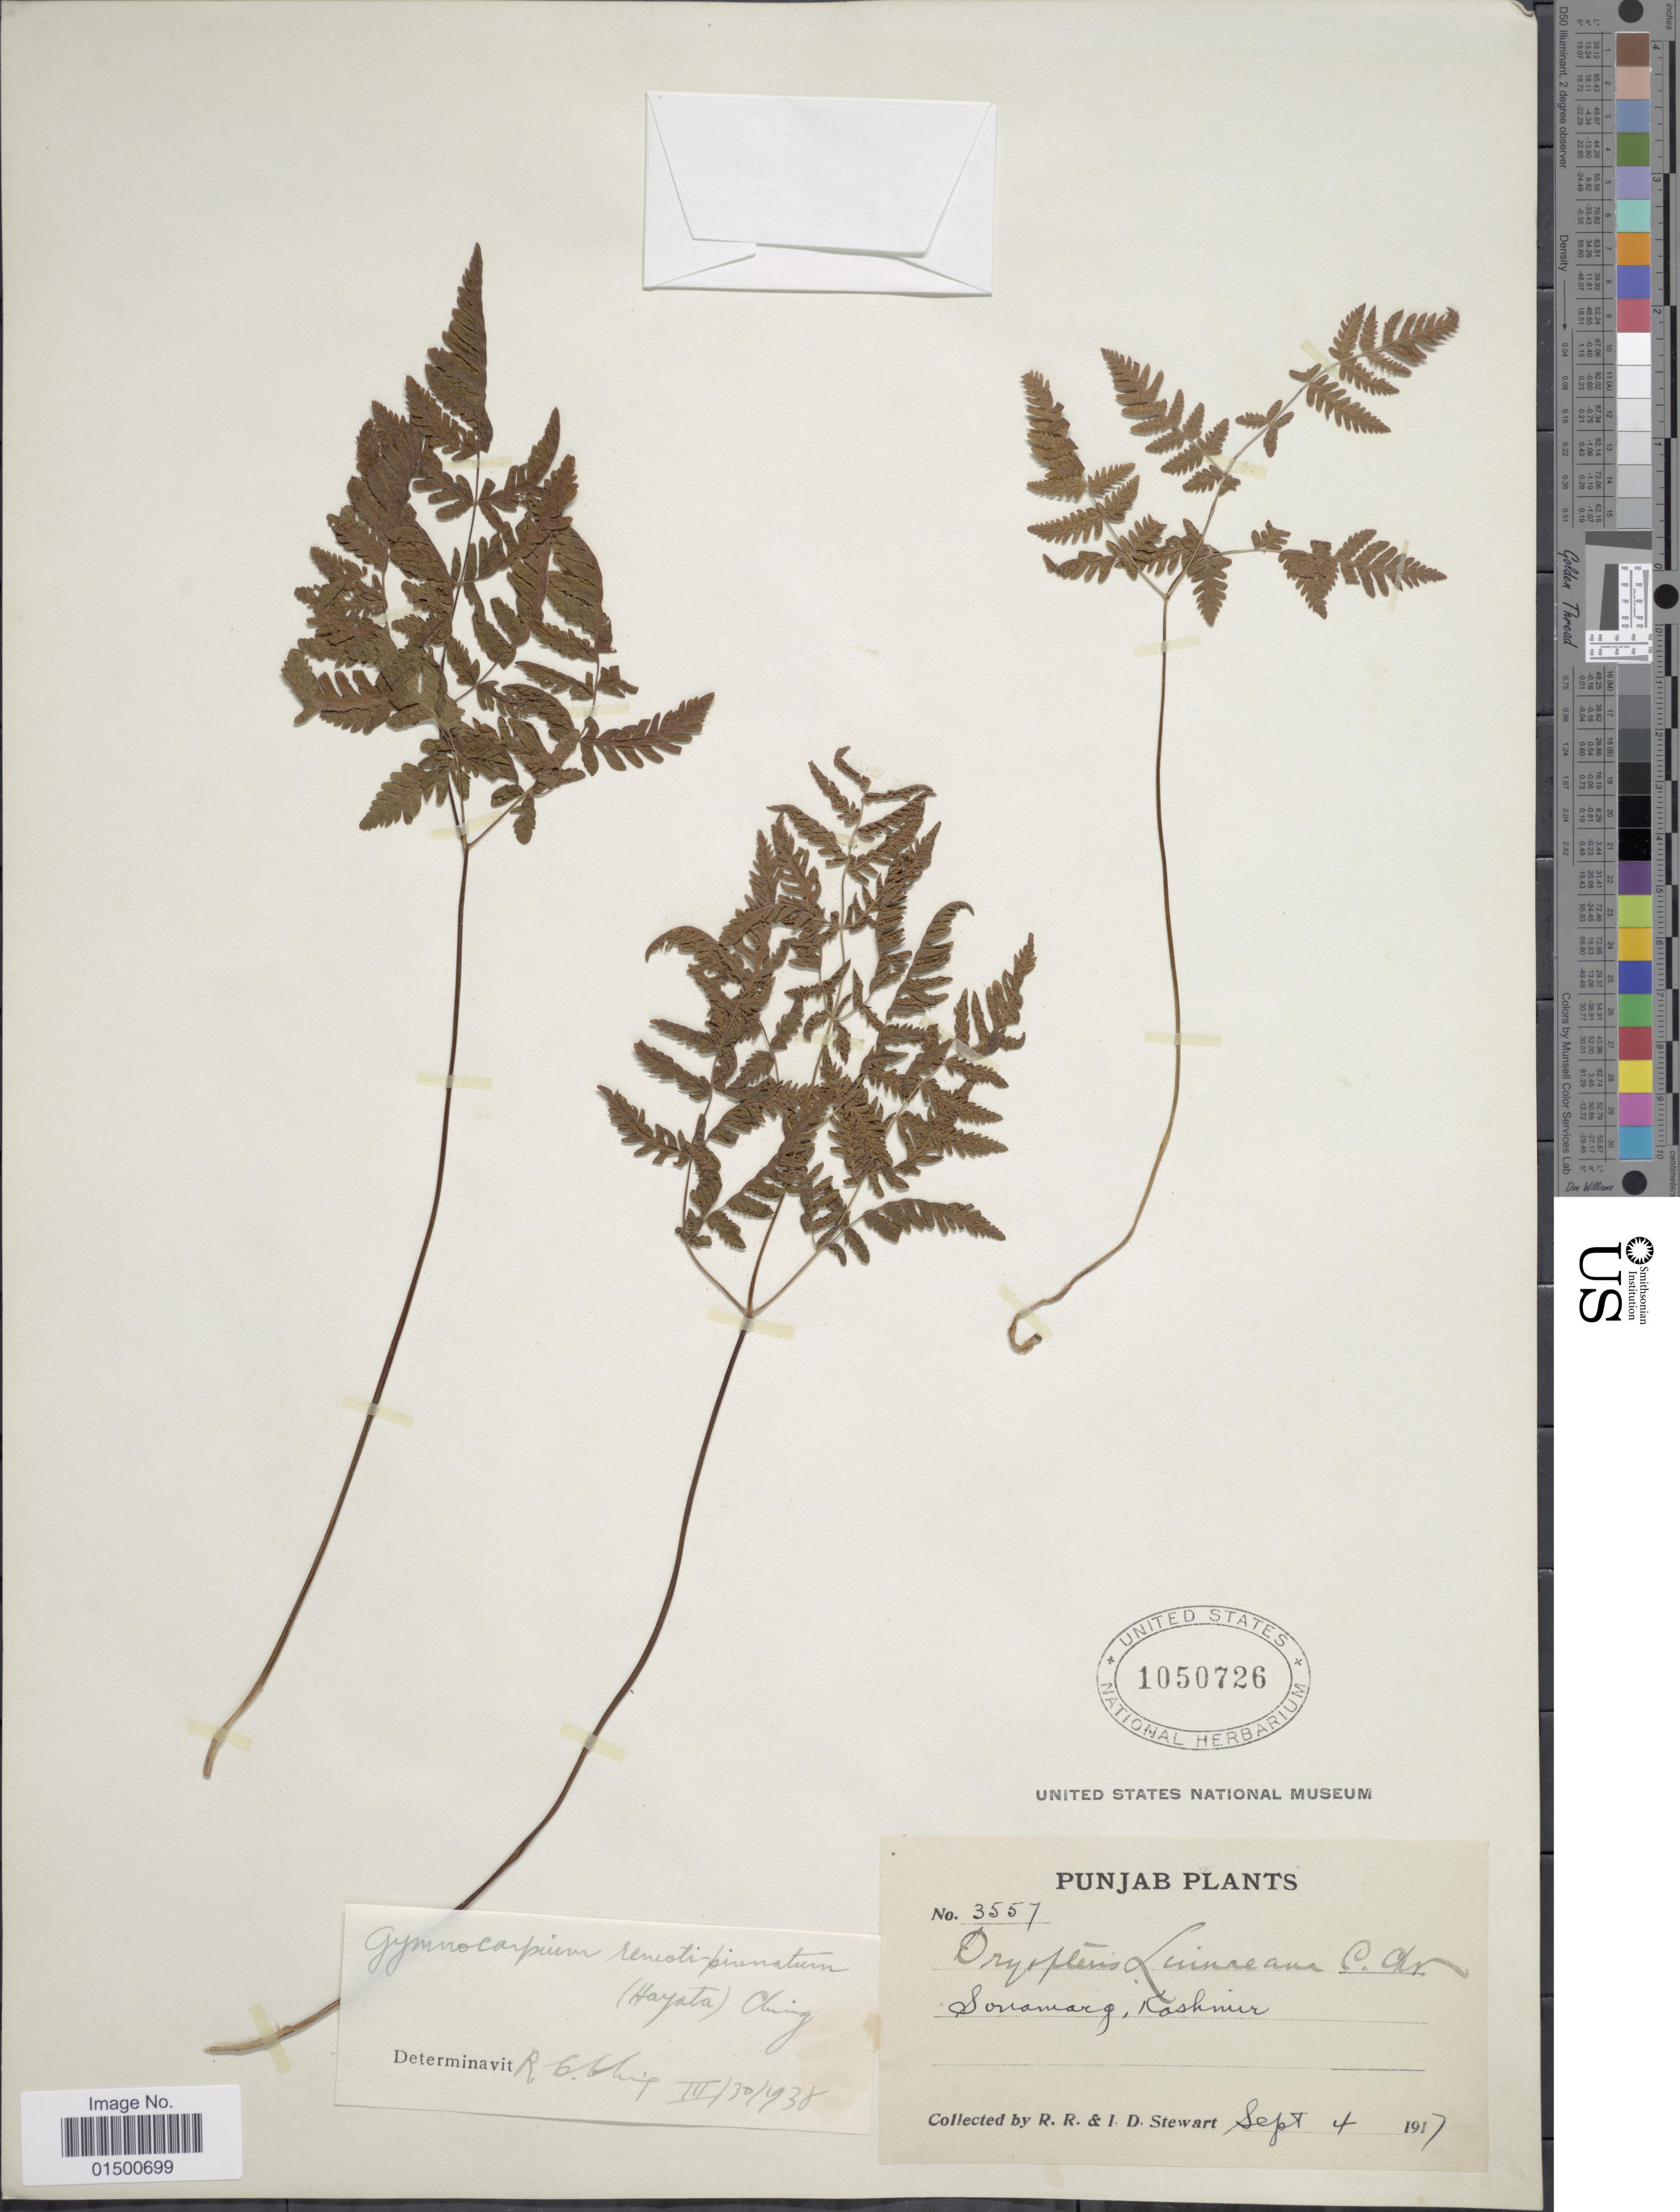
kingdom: Plantae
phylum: Tracheophyta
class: Polypodiopsida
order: Polypodiales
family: Cystopteridaceae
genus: Gymnocarpium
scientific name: Gymnocarpium remotepinnatum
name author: (Hayata) Ching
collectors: R. R. Stewart & I. Stewart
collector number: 3557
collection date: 1917-09-04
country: India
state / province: Punjab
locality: Sonamarg, Kashmir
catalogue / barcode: US 1050726